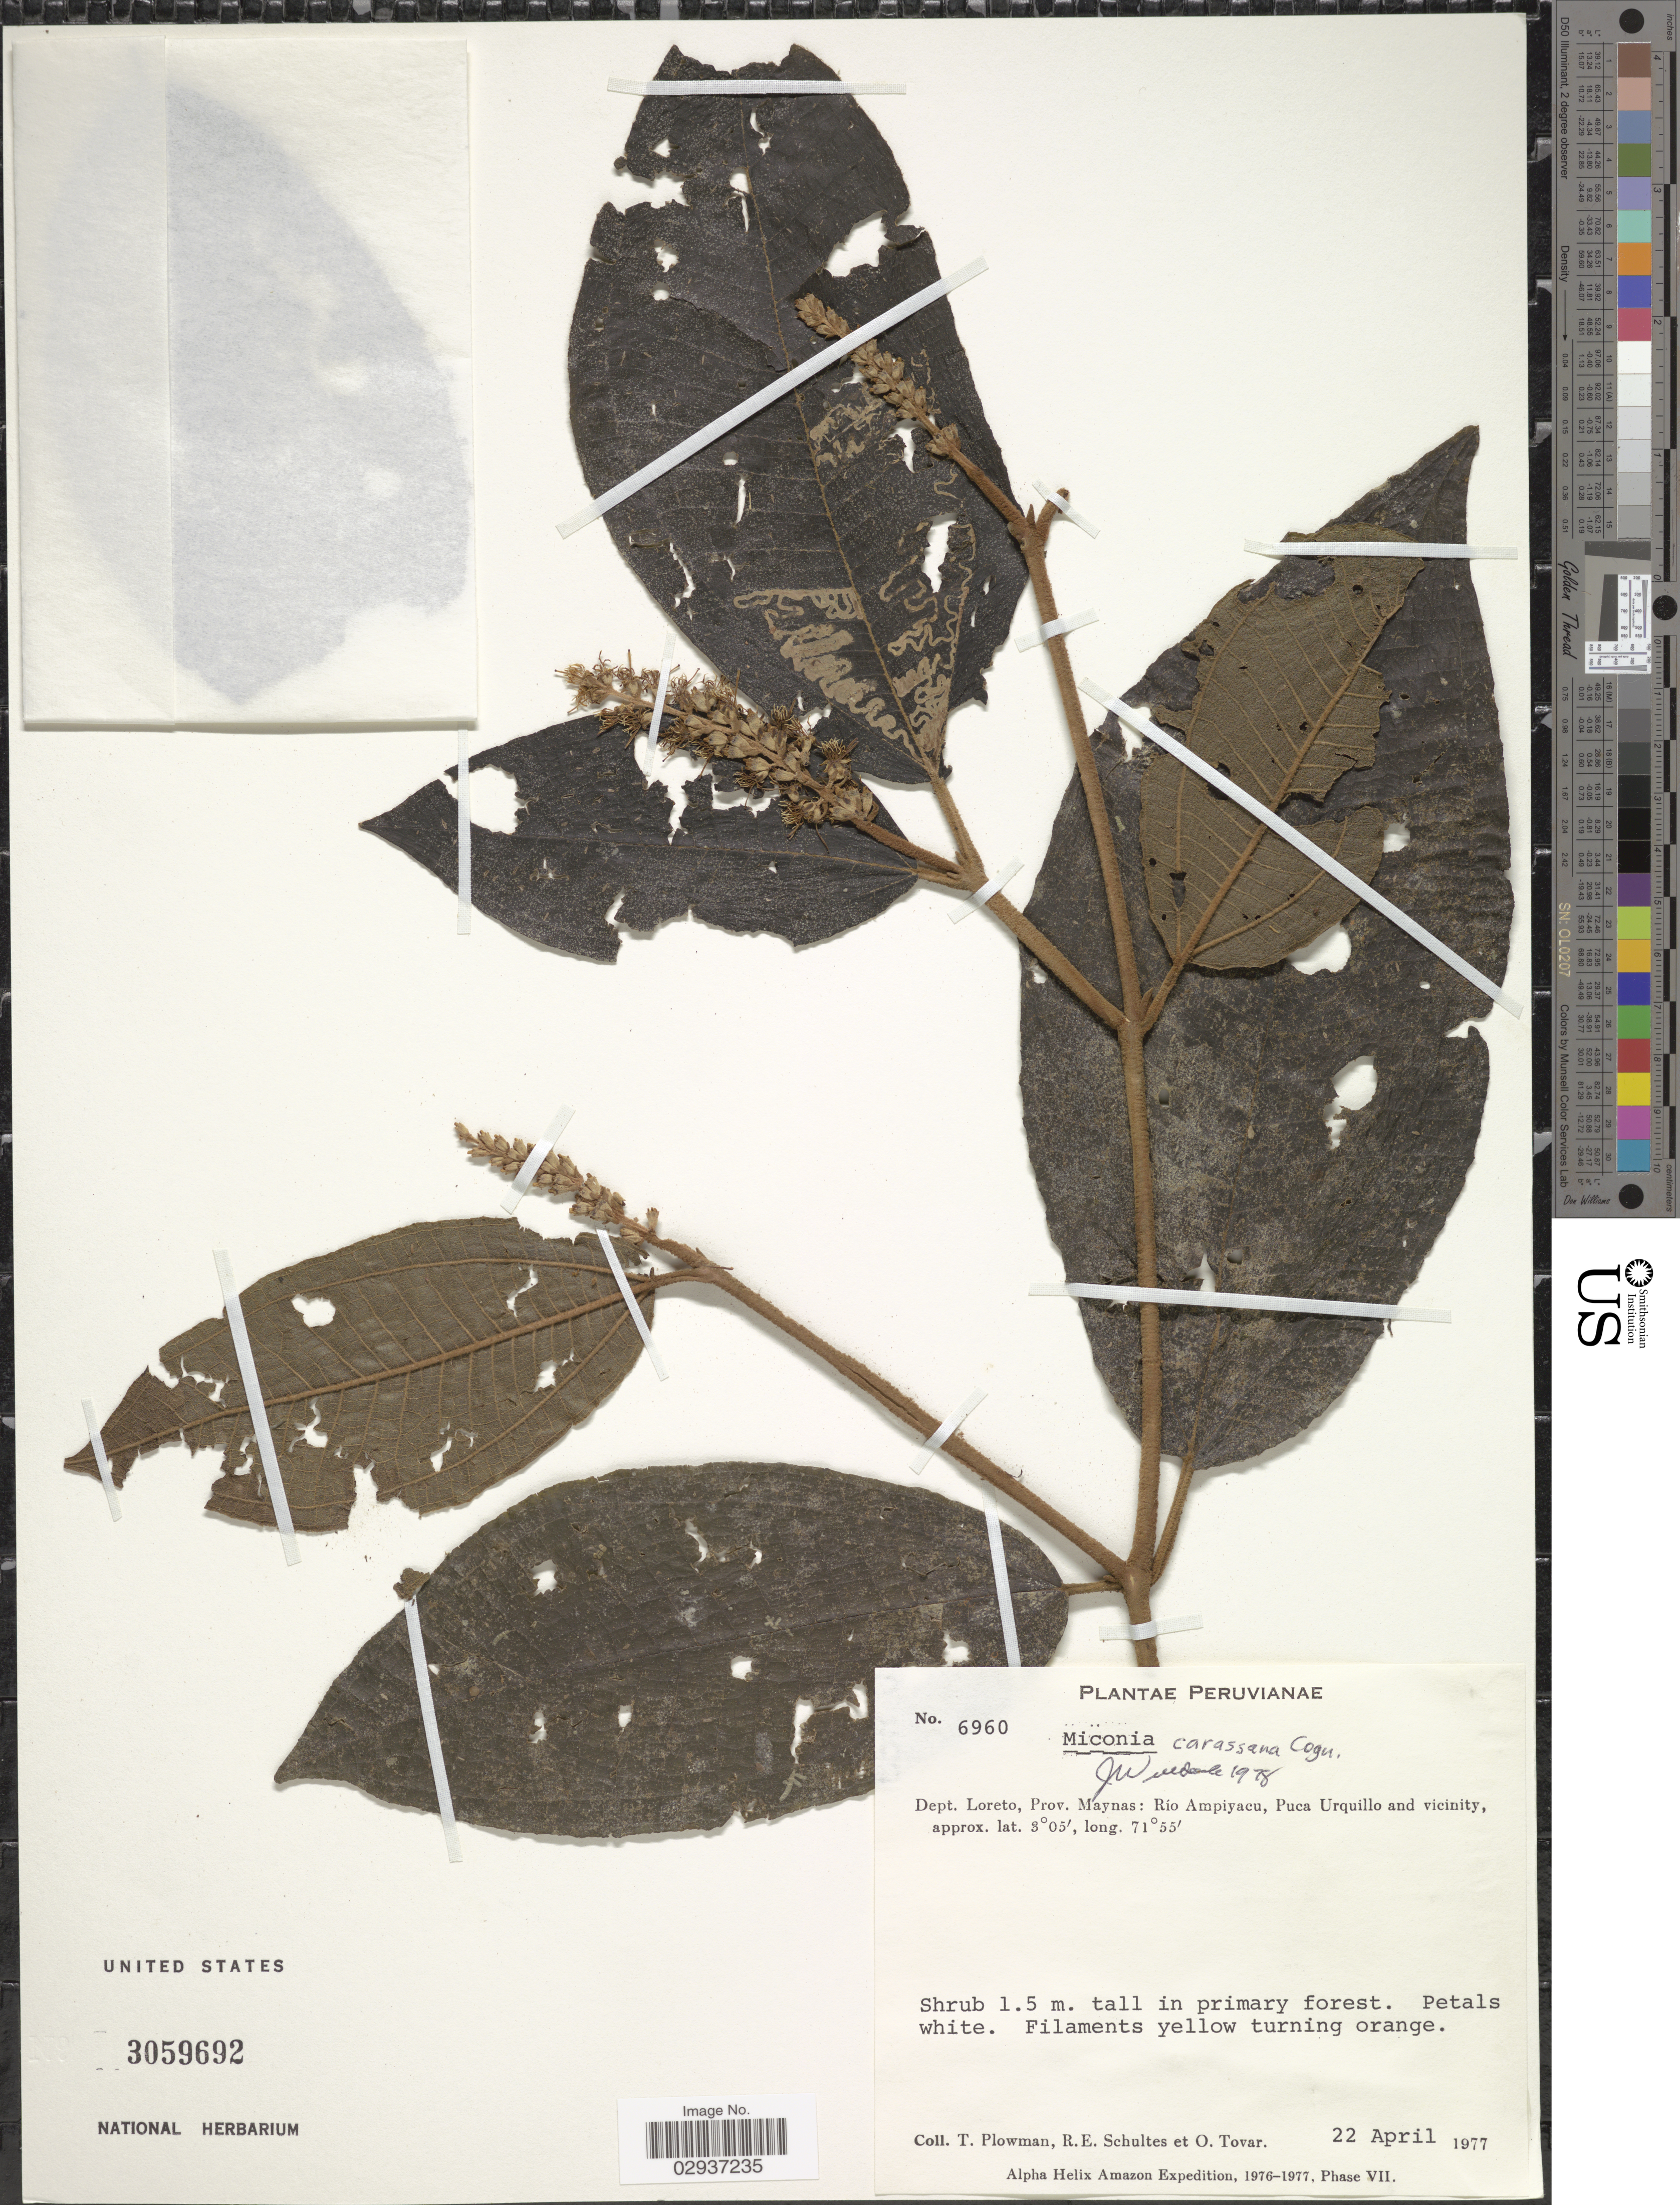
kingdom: Plantae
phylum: Tracheophyta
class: Magnoliopsida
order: Myrtales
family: Melastomataceae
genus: Miconia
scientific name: Miconia carassana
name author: Cogn.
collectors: T. Plowman, R. E. Schultes & Ó. Tovar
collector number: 6960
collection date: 1977-04-22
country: Peru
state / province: Loreto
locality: Dept. Loreto, Prov. Maynas: Río Ampiyacu, Puca Urquillo and vicinity.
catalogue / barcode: US 3059692